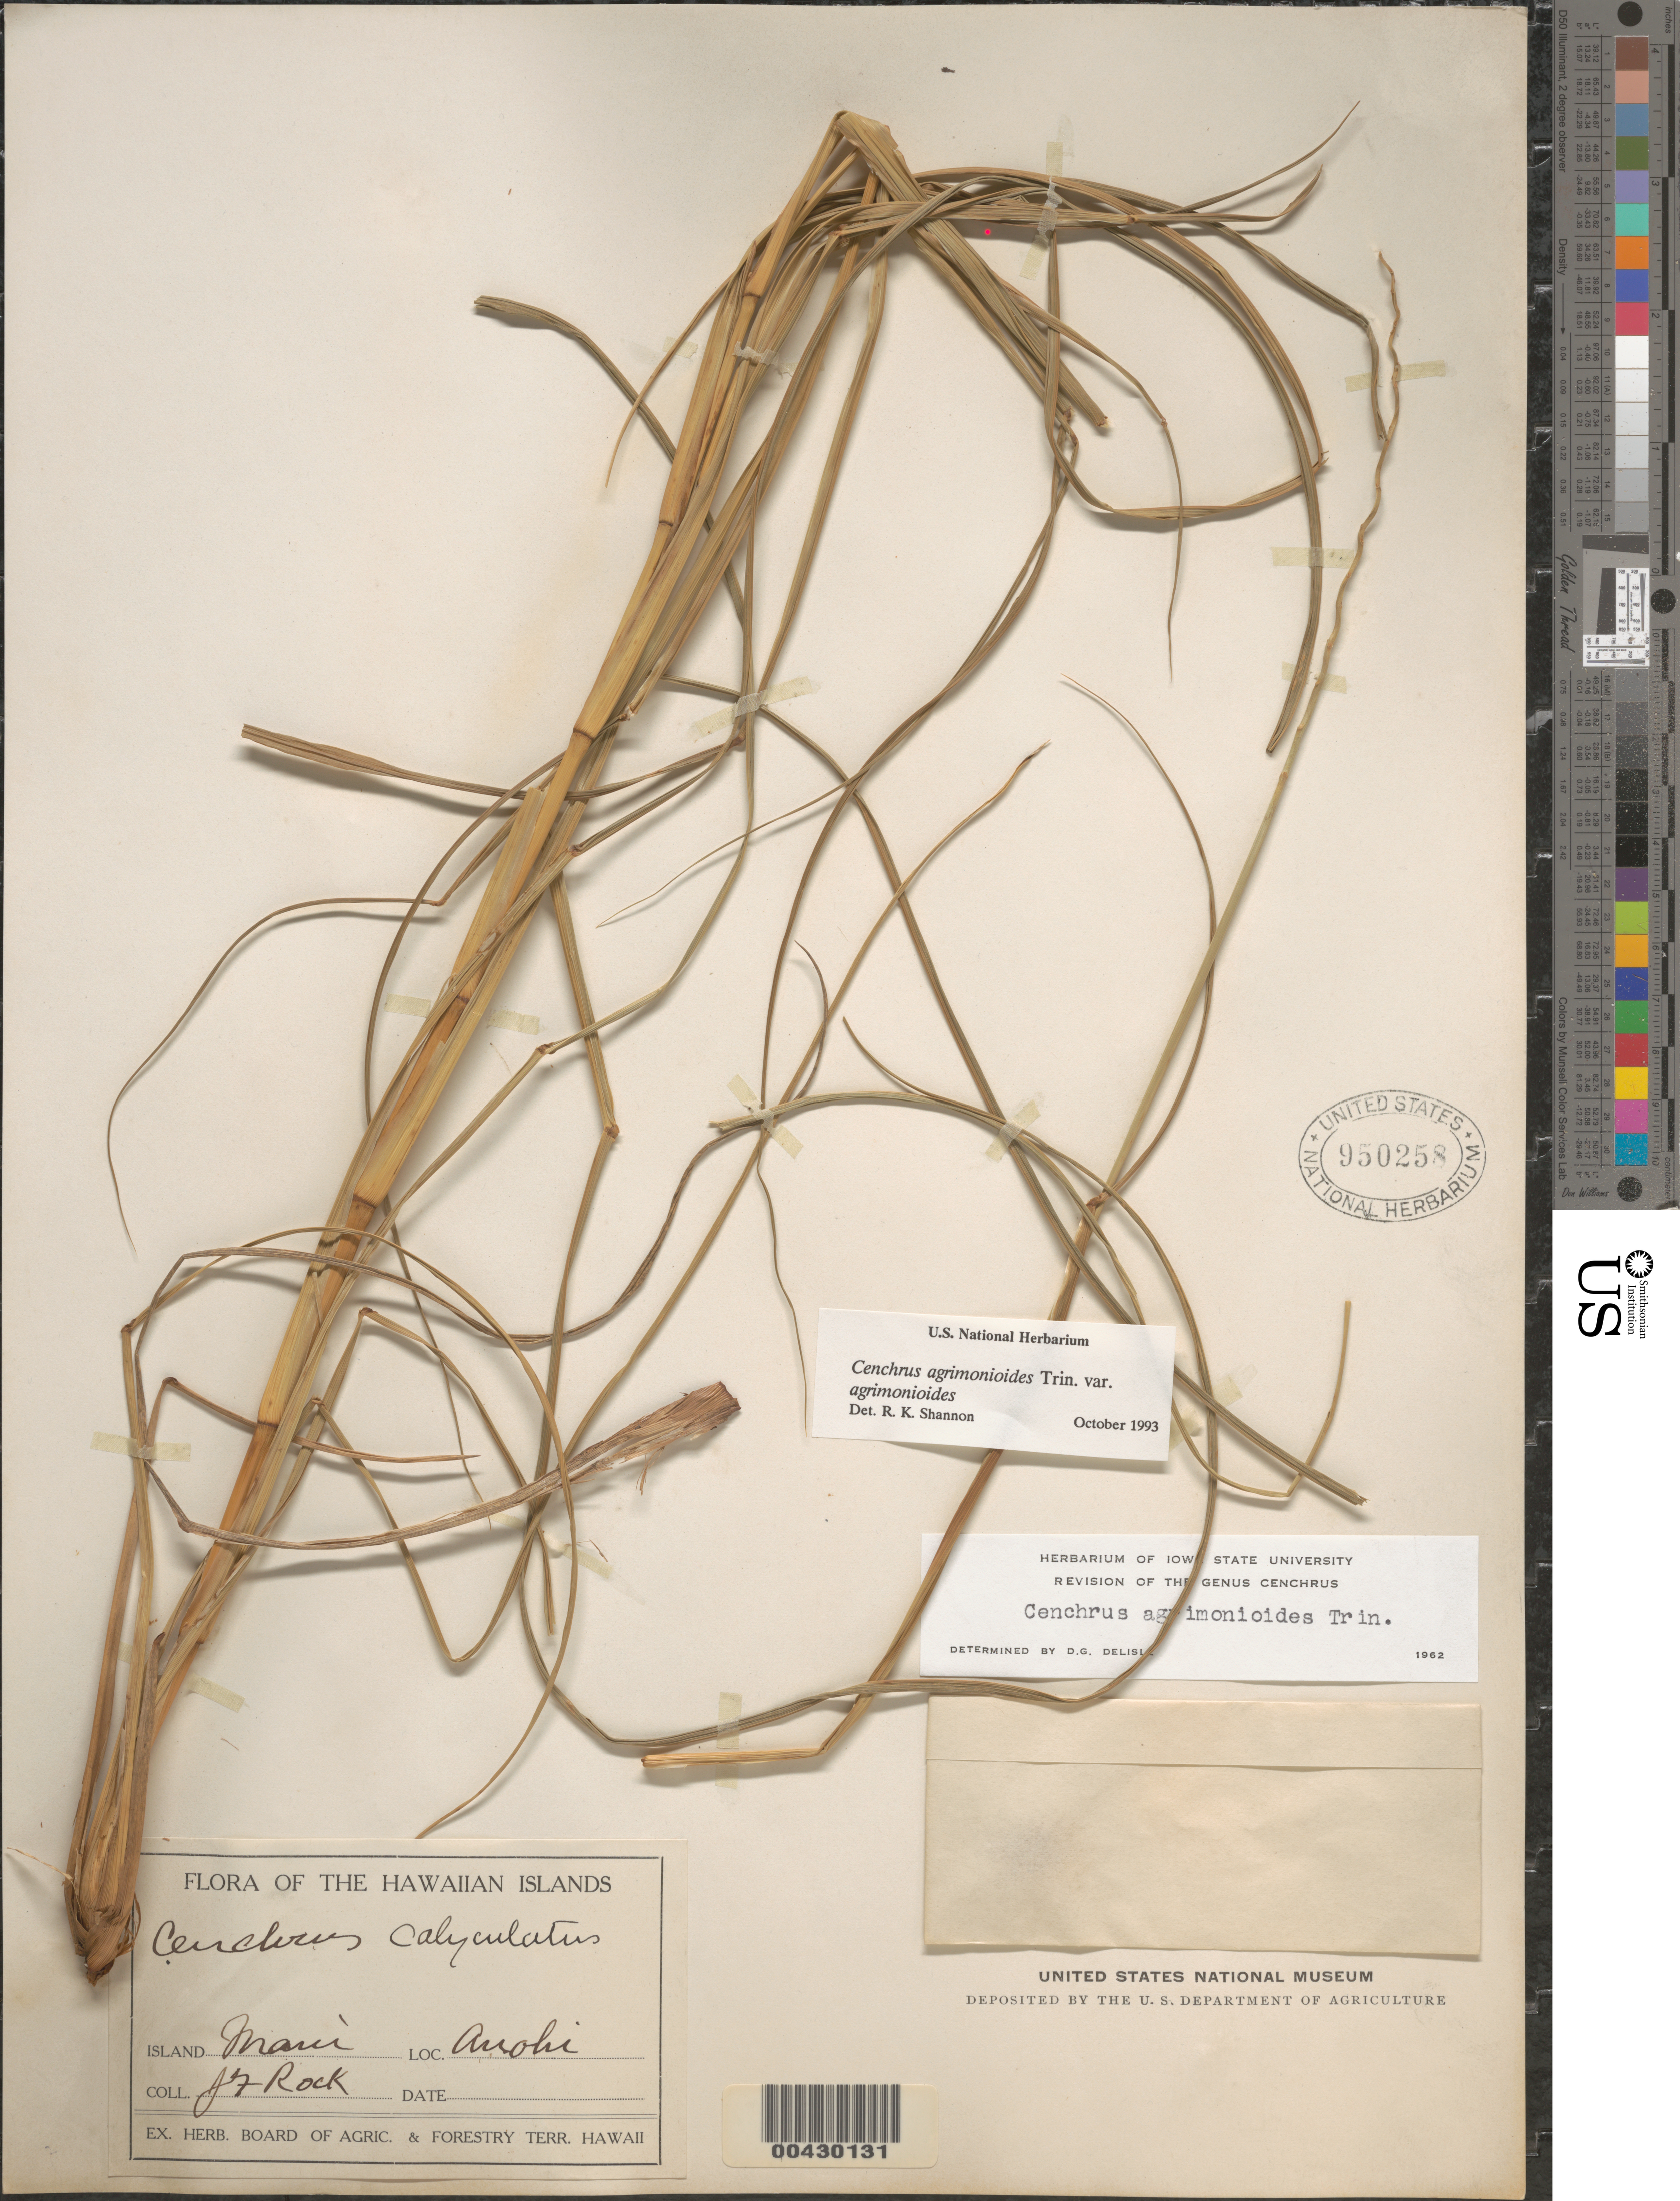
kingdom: Plantae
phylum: Tracheophyta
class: Liliopsida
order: Poales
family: Poaceae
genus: Cenchrus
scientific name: Cenchrus agrimonioides var. agrimonioides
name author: Trin.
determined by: Shannon, R. K., (UNITED STATES)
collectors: J. F. Rock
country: United States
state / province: Hawaii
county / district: Maui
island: Maui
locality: Anohi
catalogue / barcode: US 950258